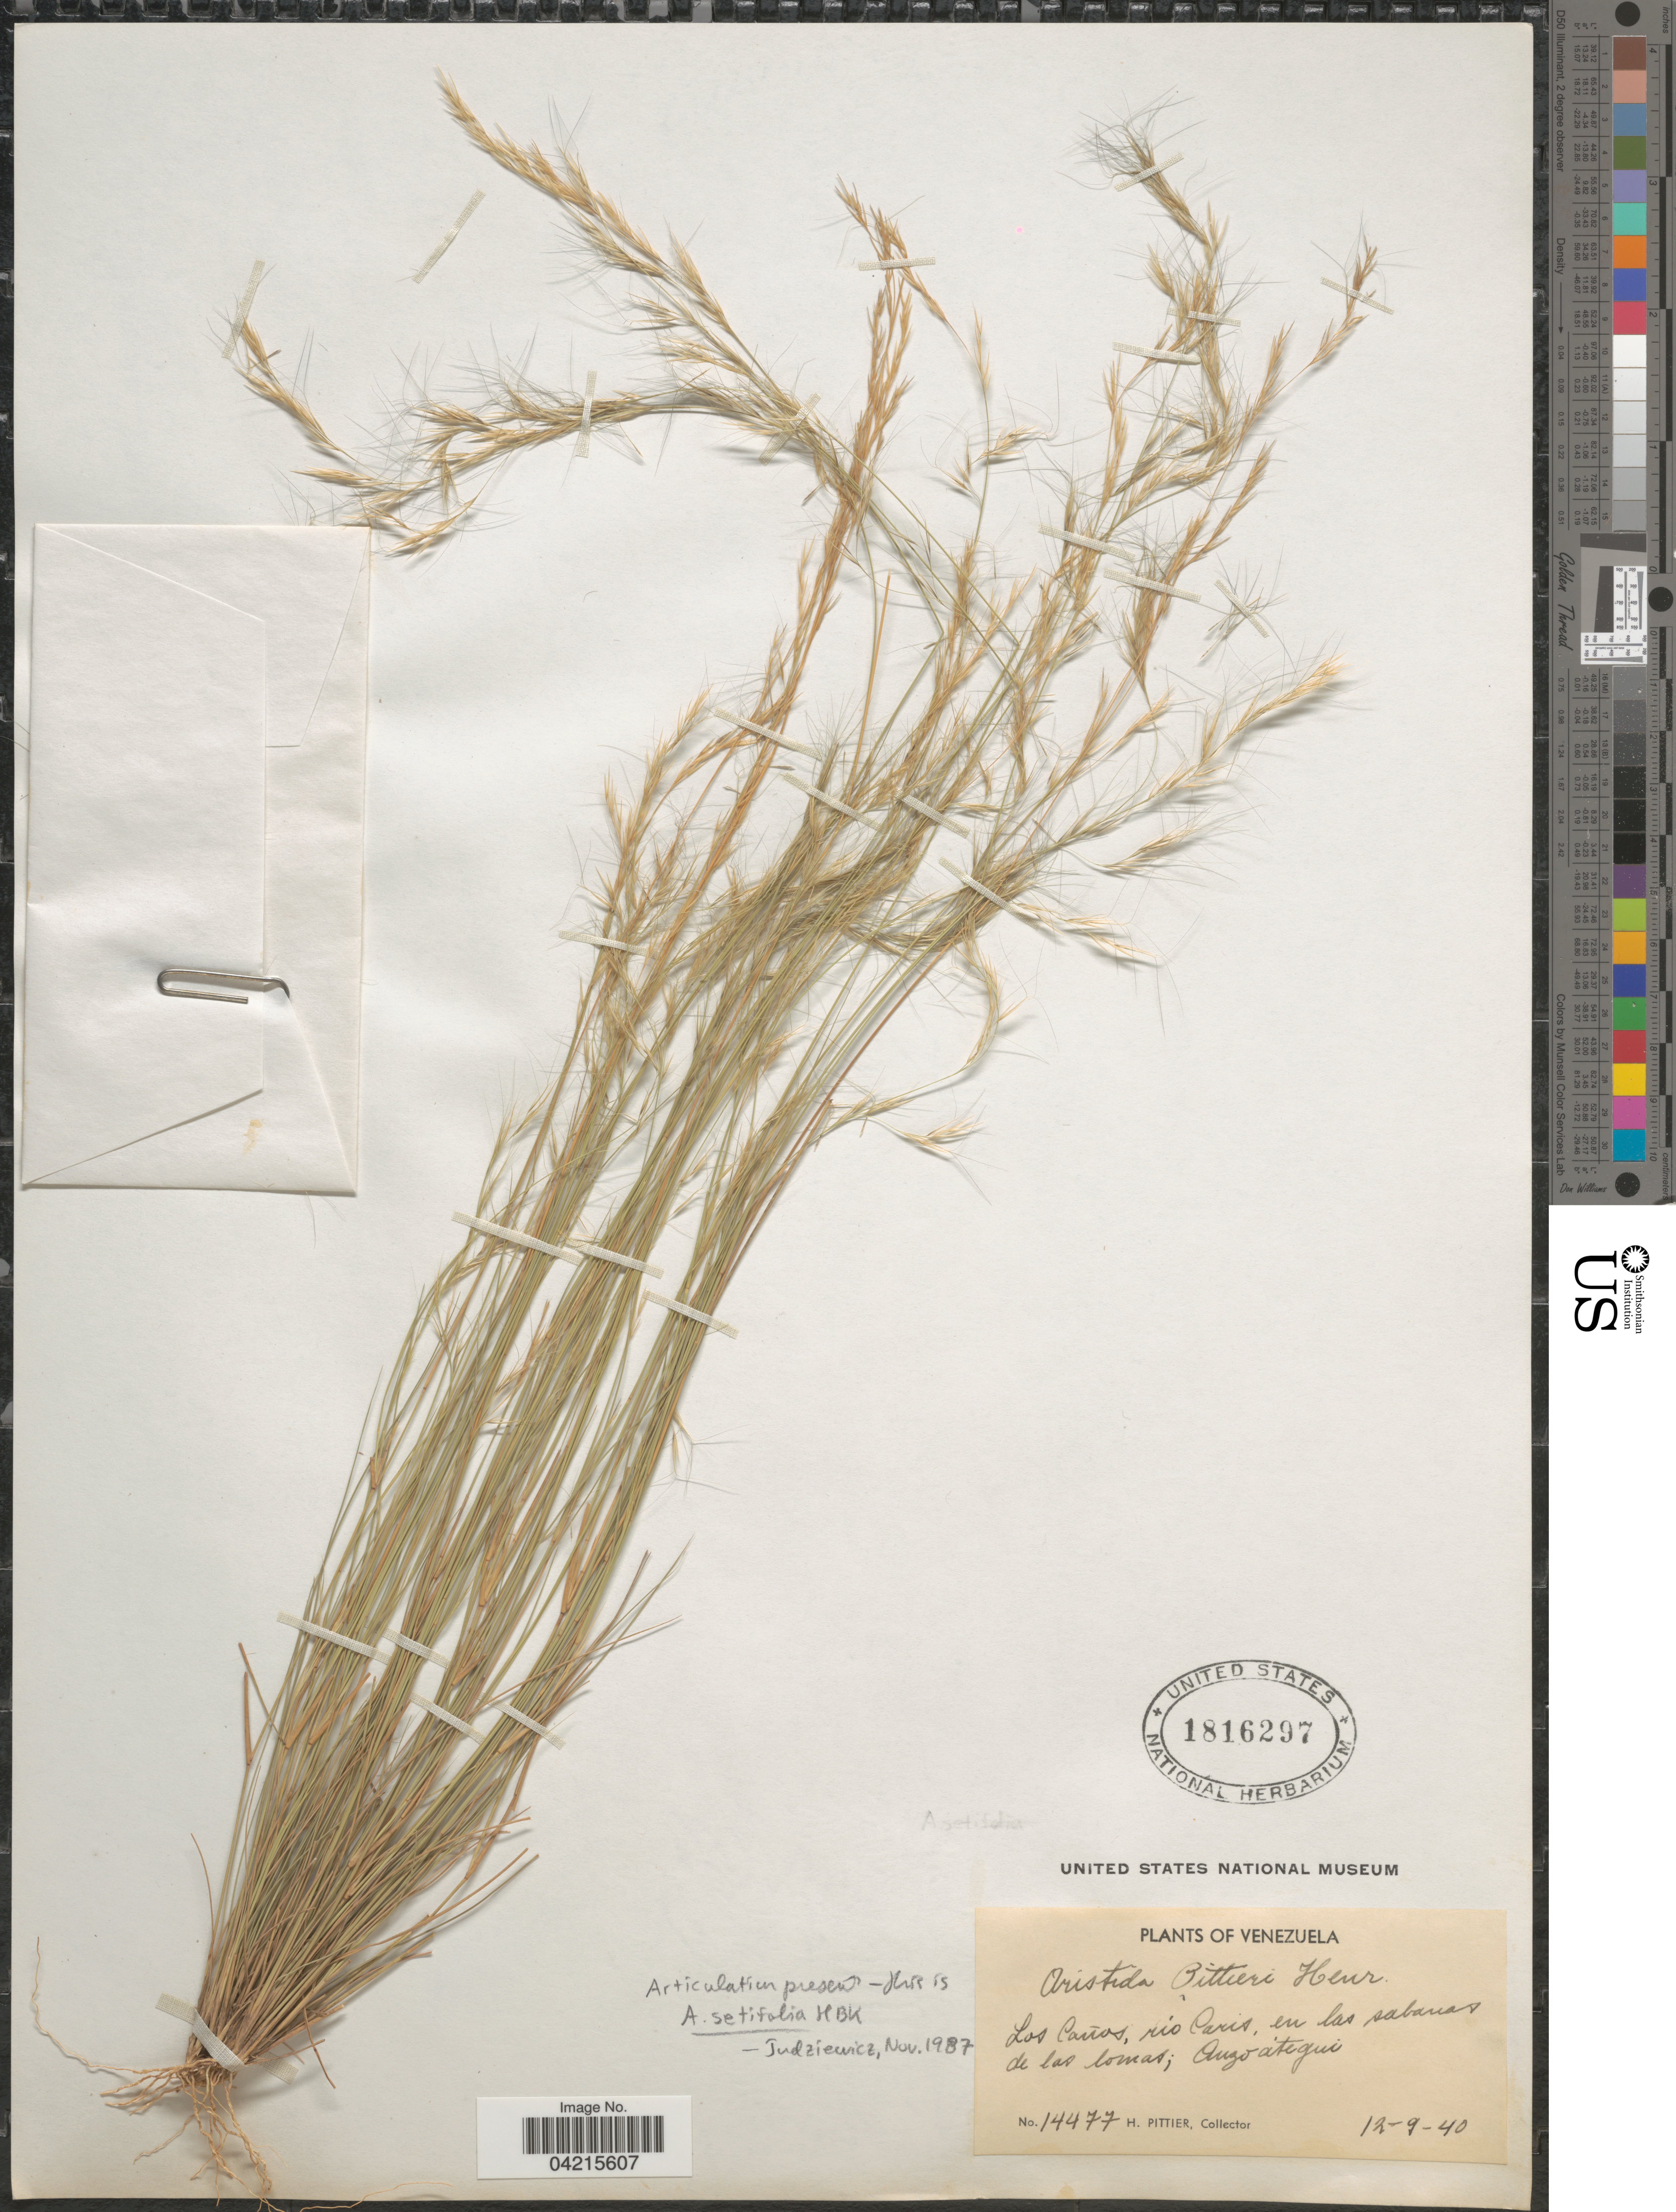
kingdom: Plantae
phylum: Tracheophyta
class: Liliopsida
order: Poales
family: Poaceae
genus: Aristida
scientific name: Aristida setifolia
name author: Kunth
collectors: H. F. Pittier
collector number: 14477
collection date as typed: Transcribed d/m/y: 12/9/40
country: Venezuela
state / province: Anzoategui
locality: Los Caños, rio Caris, en las sabanas de las lomas.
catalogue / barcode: US 1816297